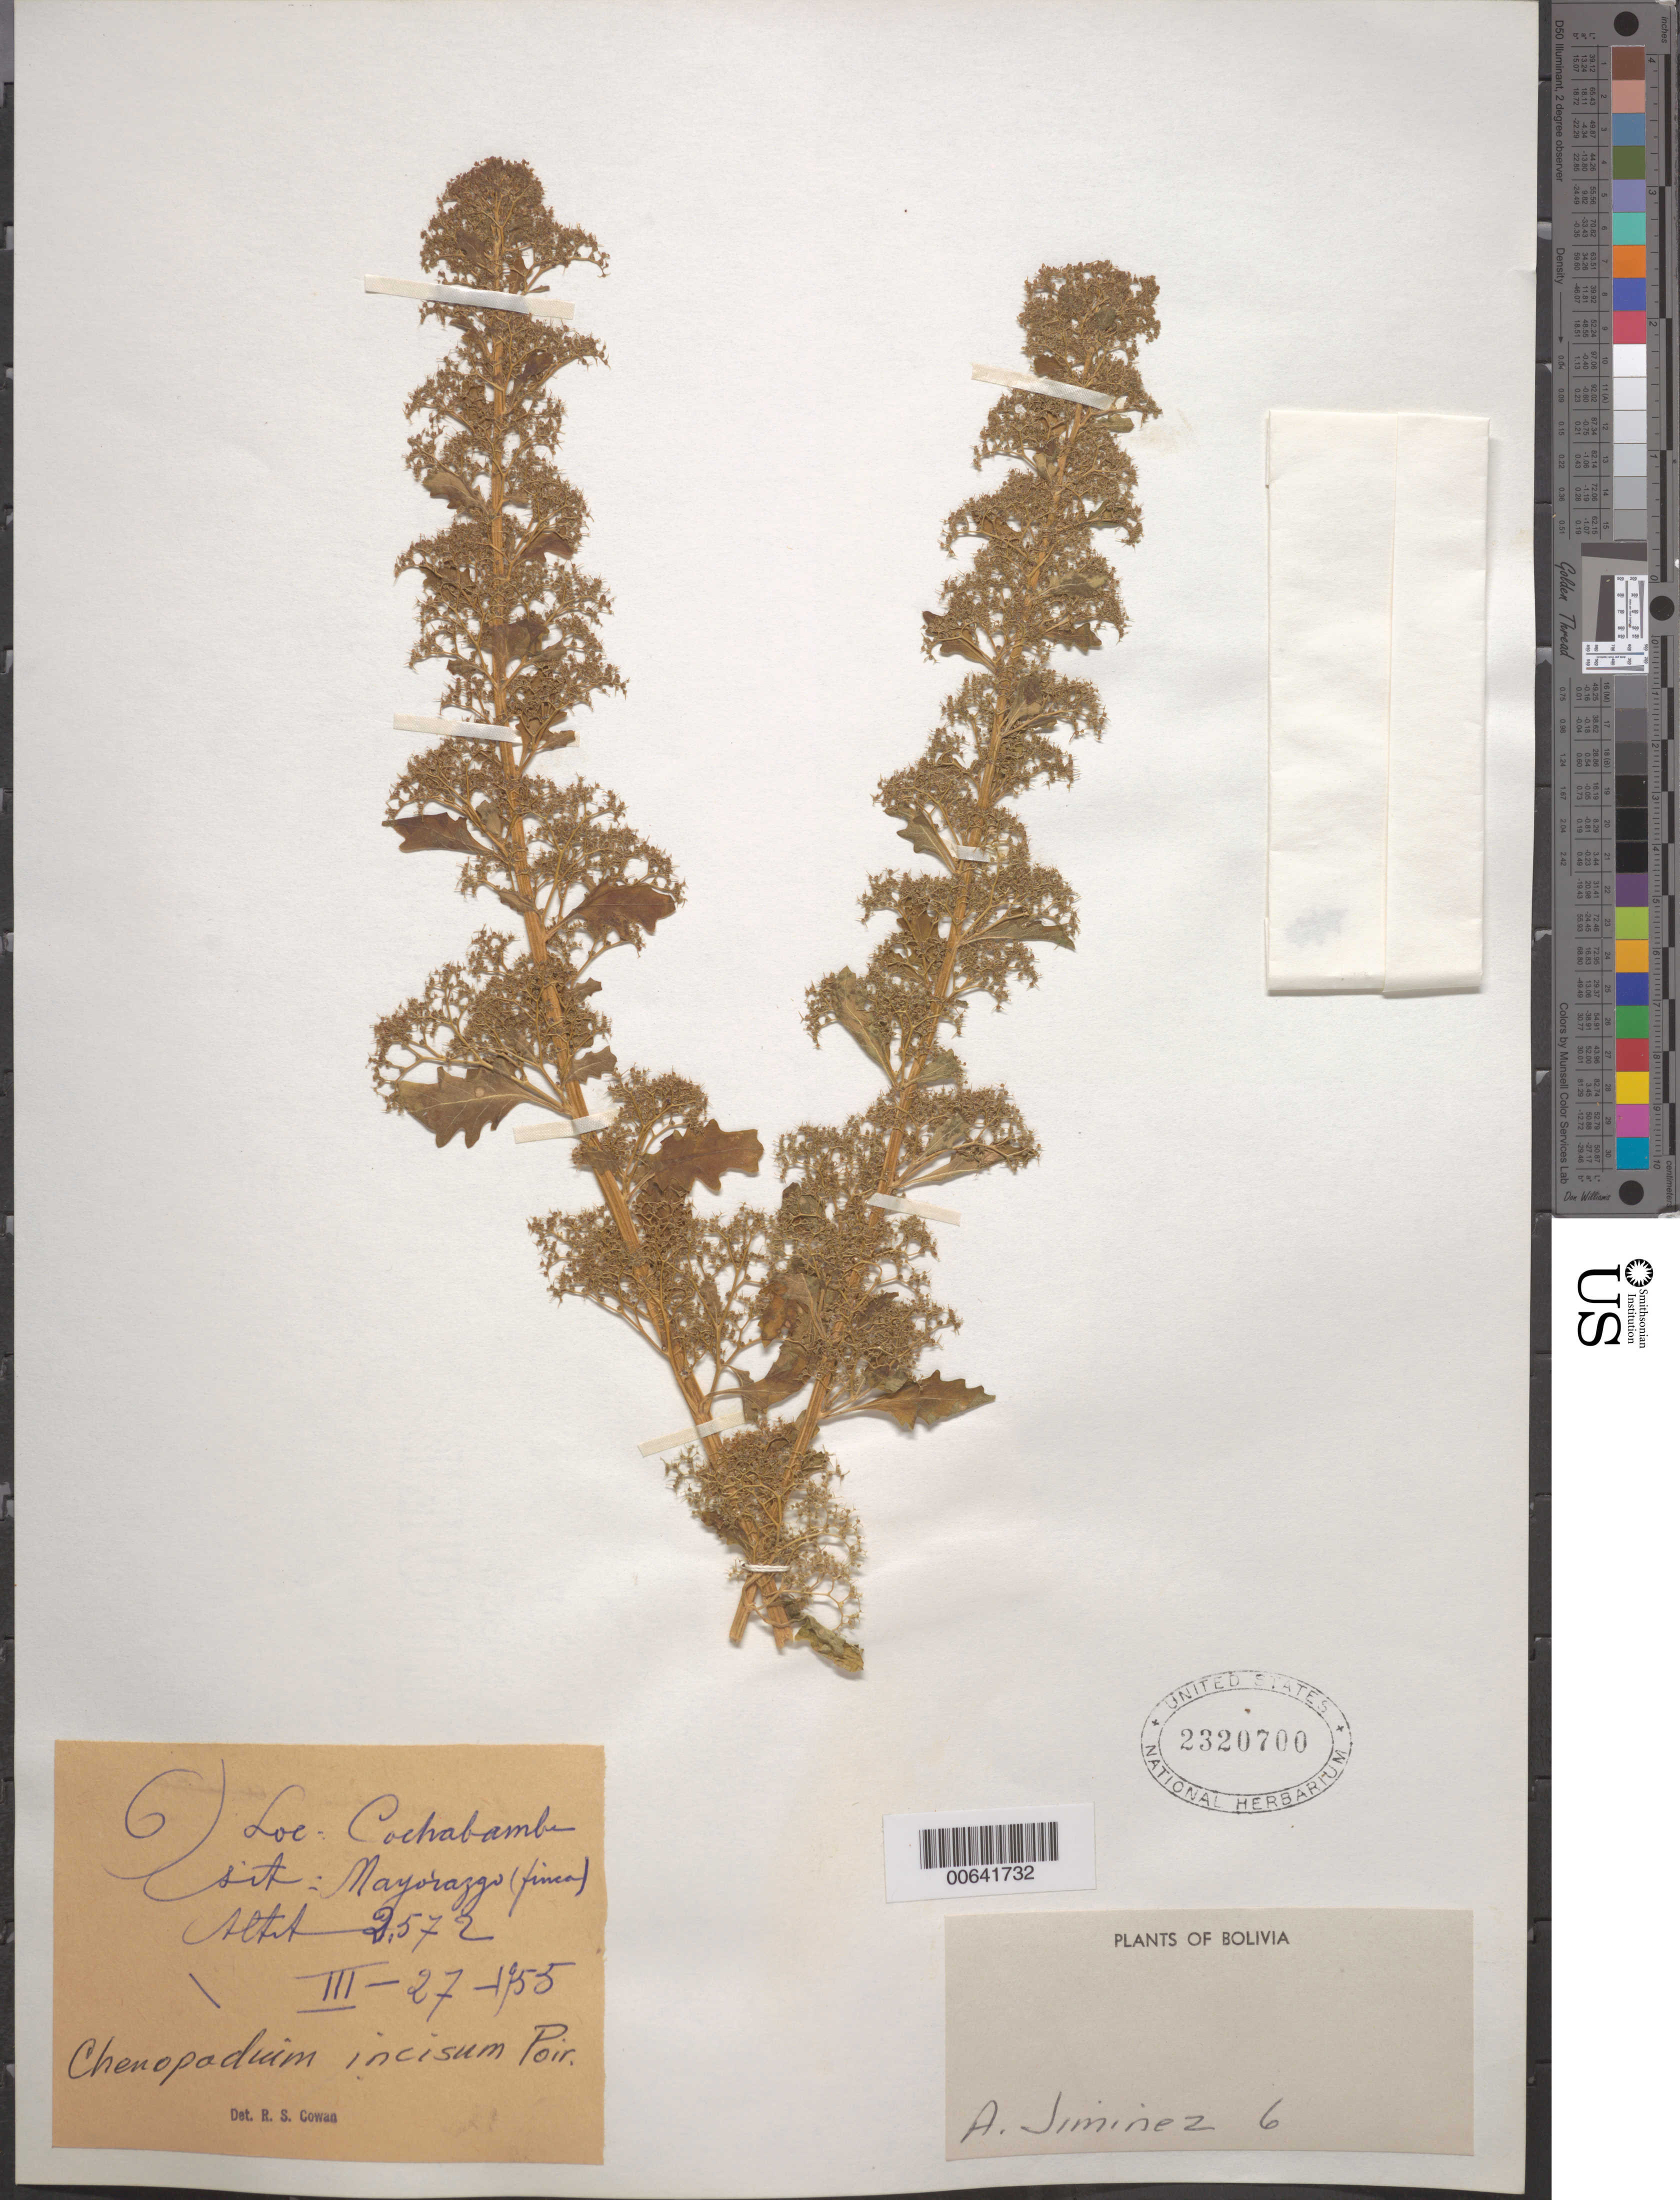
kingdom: Plantae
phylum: Tracheophyta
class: Magnoliopsida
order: Caryophyllales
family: Amaranthaceae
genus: Chenopodium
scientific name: Chenopodium incisum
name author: Poir.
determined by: Cowan, R. S.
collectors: A. Jimenes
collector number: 6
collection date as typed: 27 Mar 1955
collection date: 1955-03-27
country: Bolivia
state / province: Cochabamba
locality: Finca Nayorazgo ?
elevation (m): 2572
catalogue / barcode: US 2320700